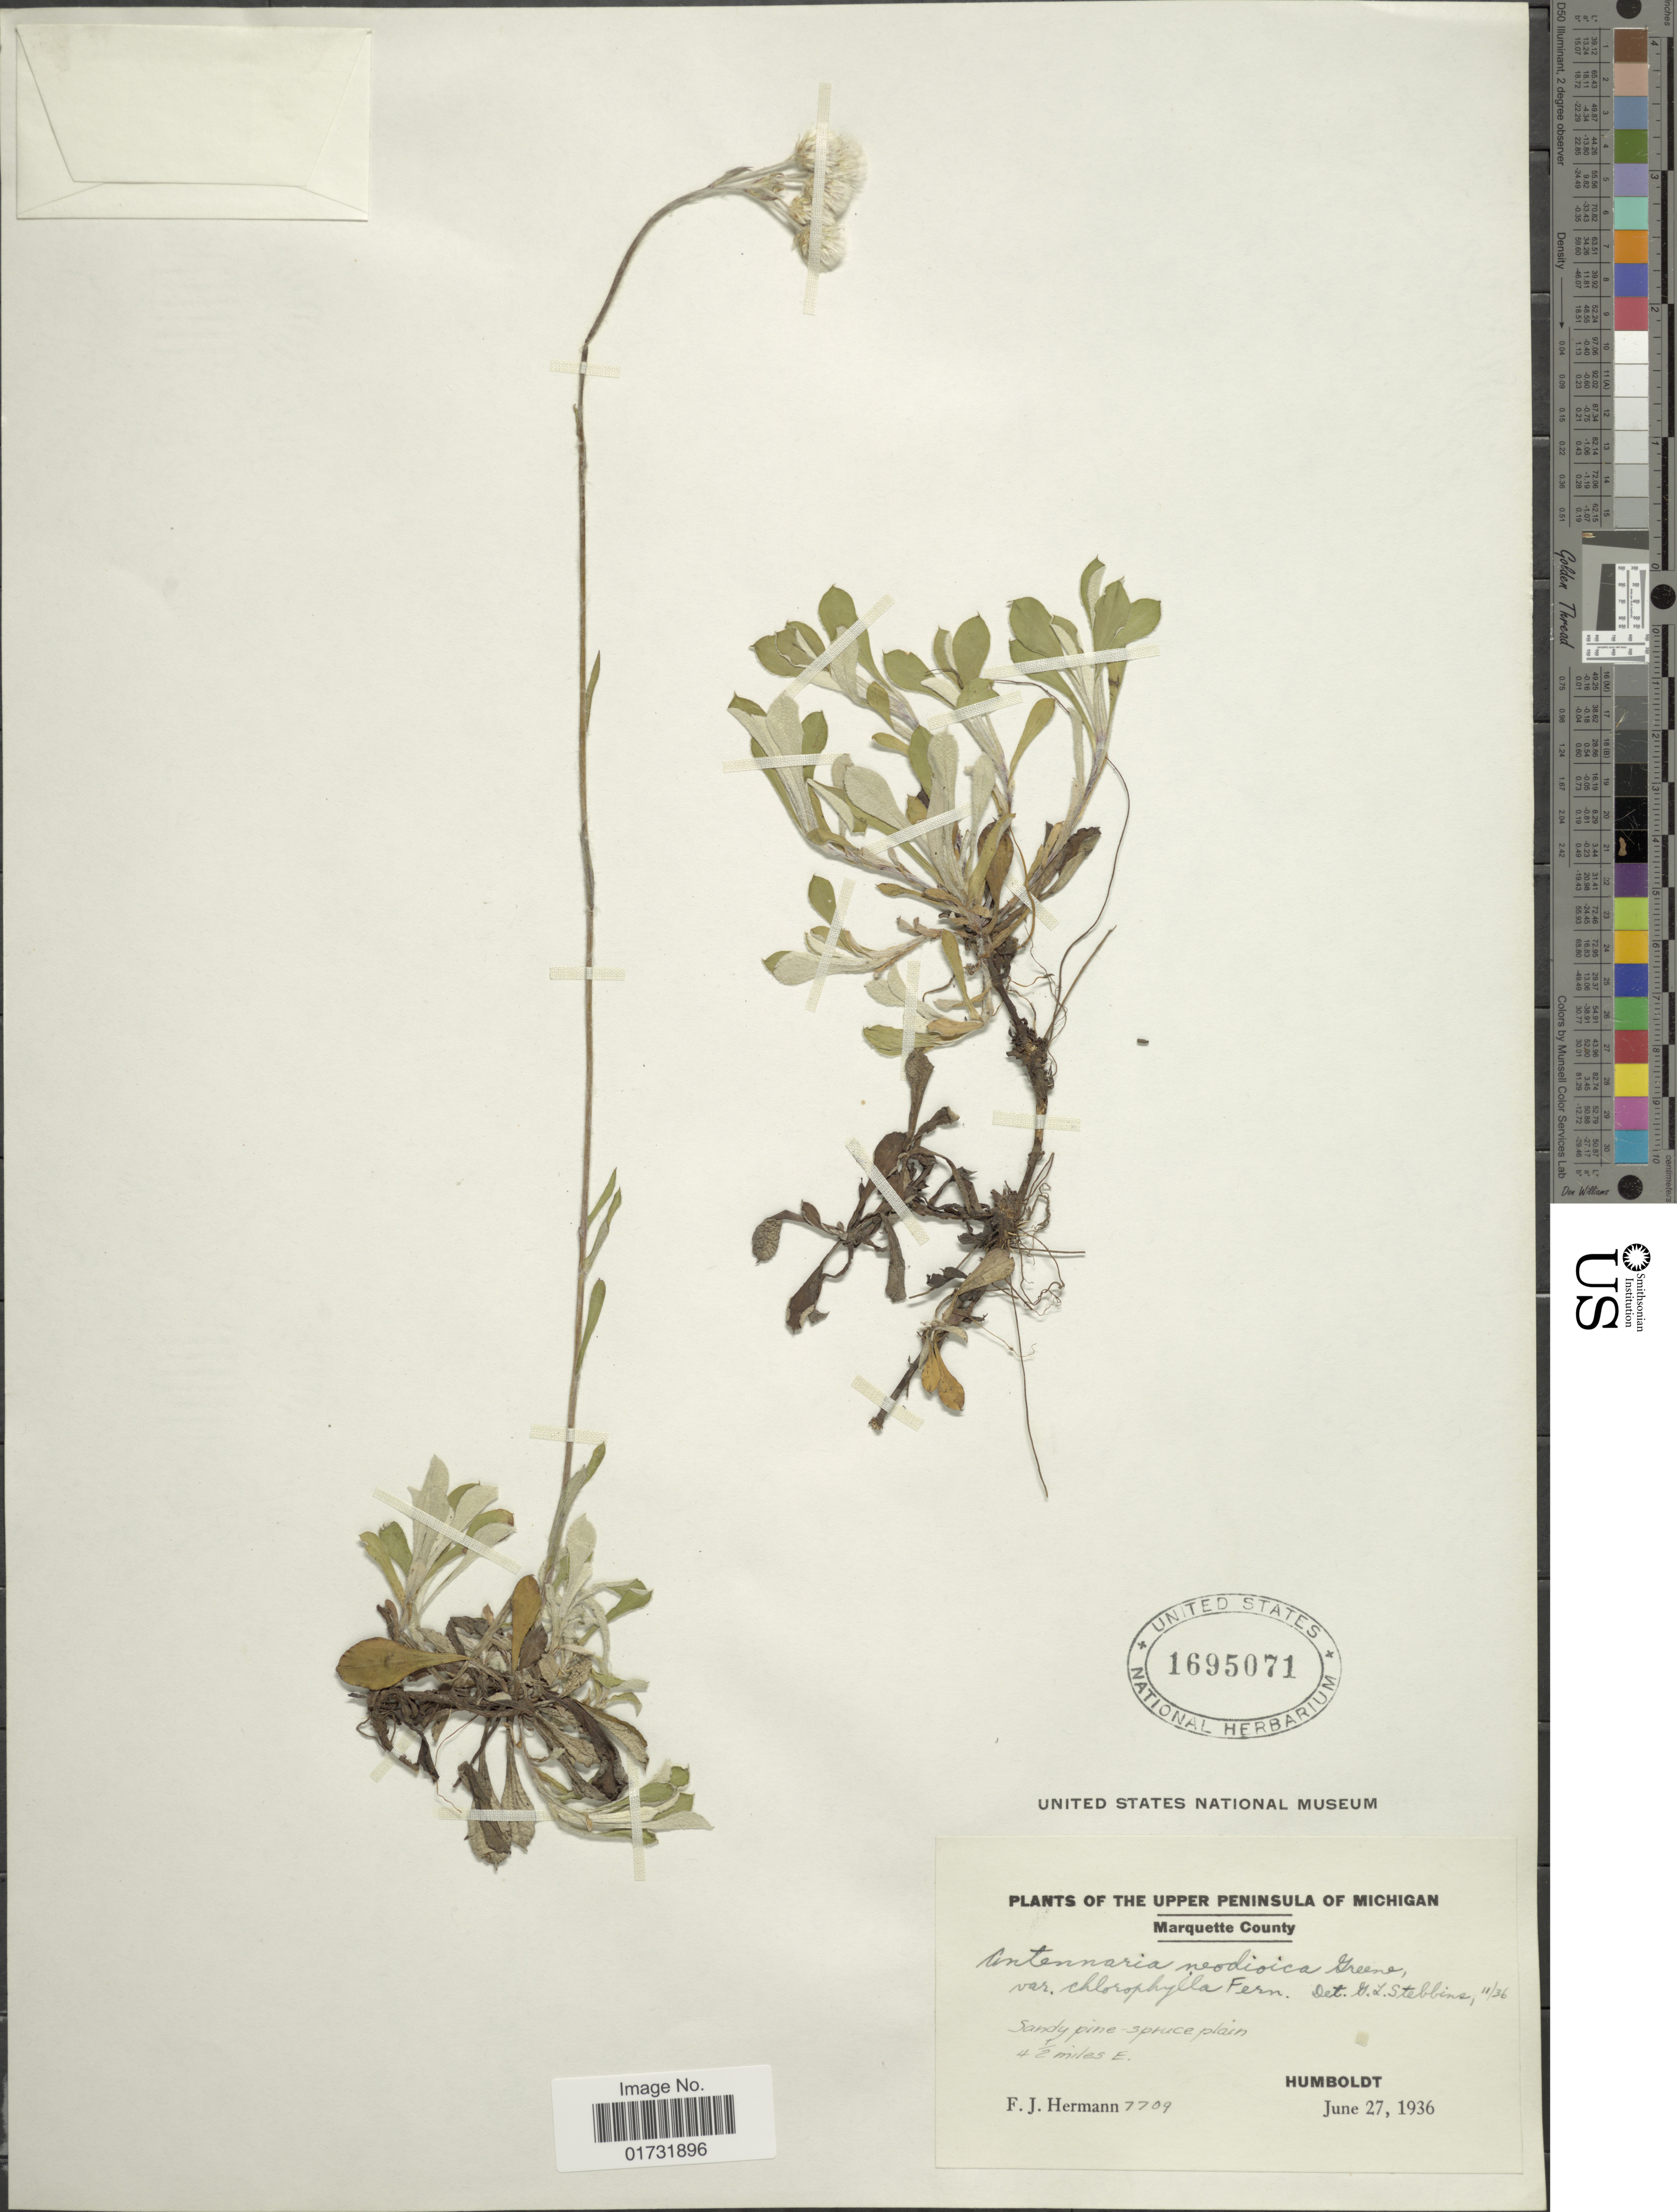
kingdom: Plantae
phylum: Tracheophyta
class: Magnoliopsida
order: Asterales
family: Asteraceae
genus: Antennaria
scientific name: Antennaria neodioica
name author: Greene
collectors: F. J. Hermann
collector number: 7709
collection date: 1936-06-27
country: United States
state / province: Michigan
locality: Upper Peninsula of Michigan. Marquette County. 4½ miles E. Humboldt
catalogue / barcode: US 1695071